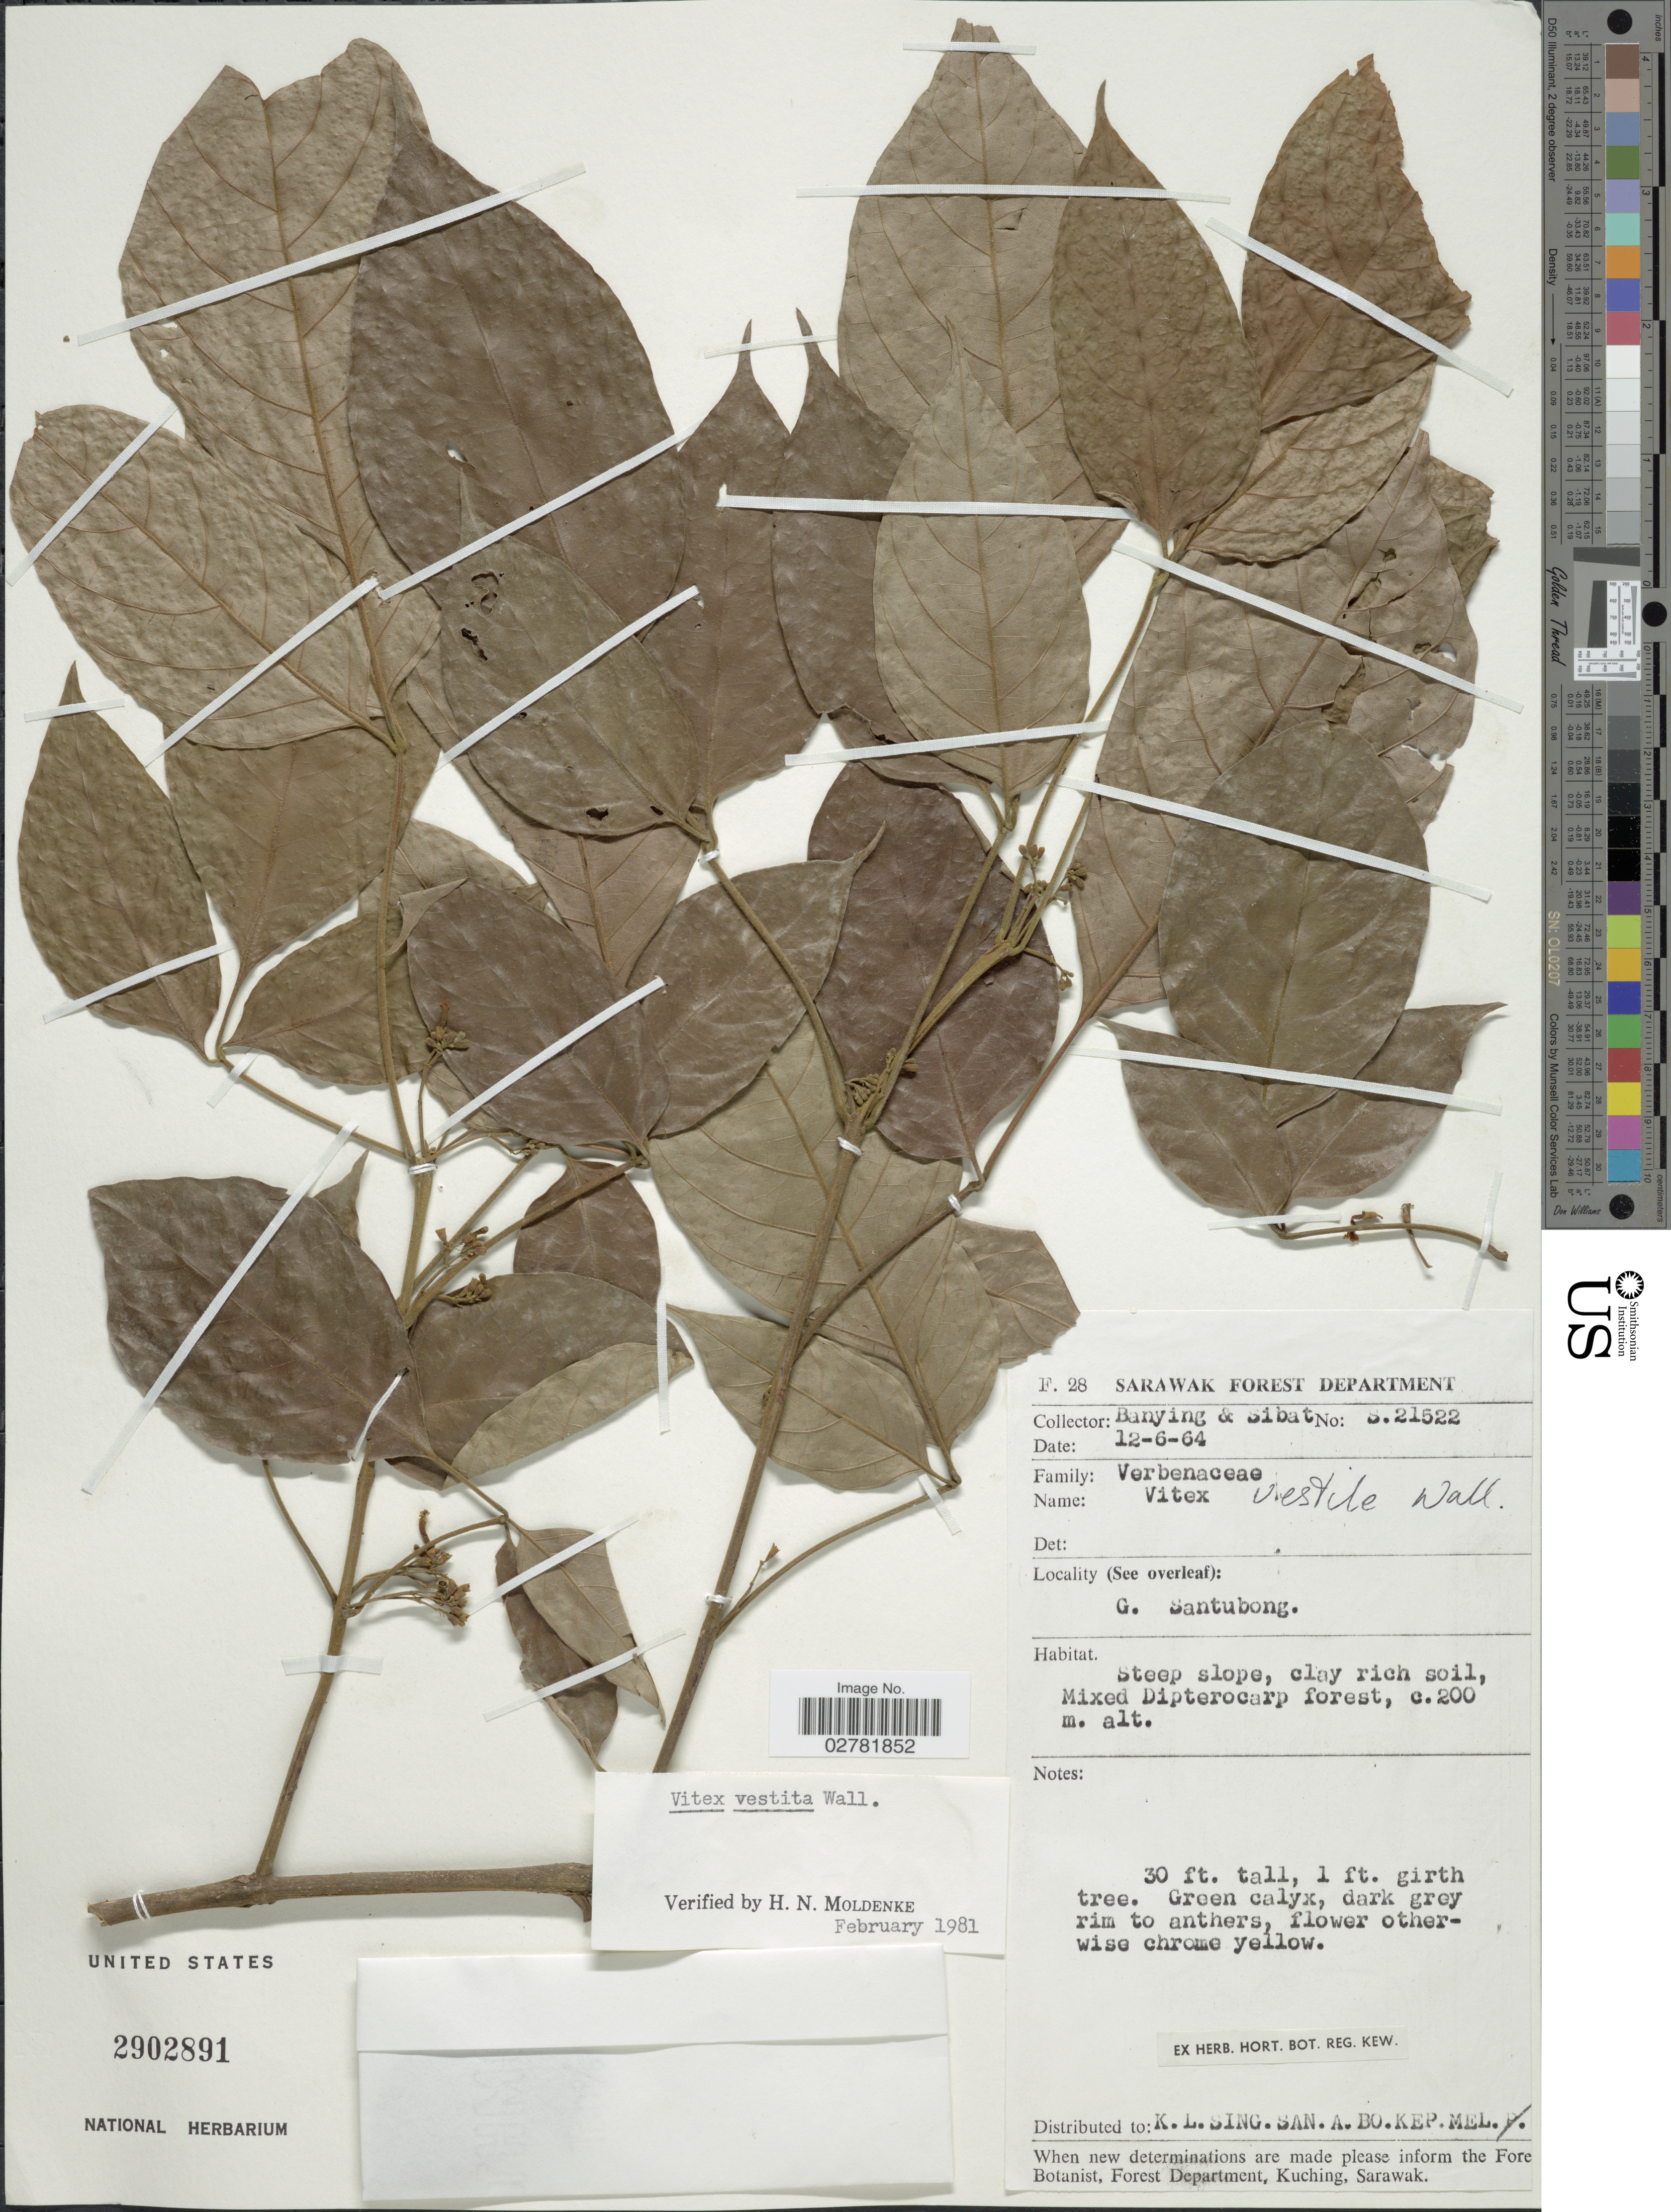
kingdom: Plantae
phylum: Tracheophyta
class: Magnoliopsida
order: Lamiales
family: Lamiaceae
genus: Vitex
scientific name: Vitex vestita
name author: Wall. ex Walp.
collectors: Banying & Sibat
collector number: S.21522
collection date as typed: Transcribed d/m/y: 12/6/64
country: Malaysia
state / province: Sarawak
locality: G. Santubong.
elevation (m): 200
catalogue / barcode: US 2902891